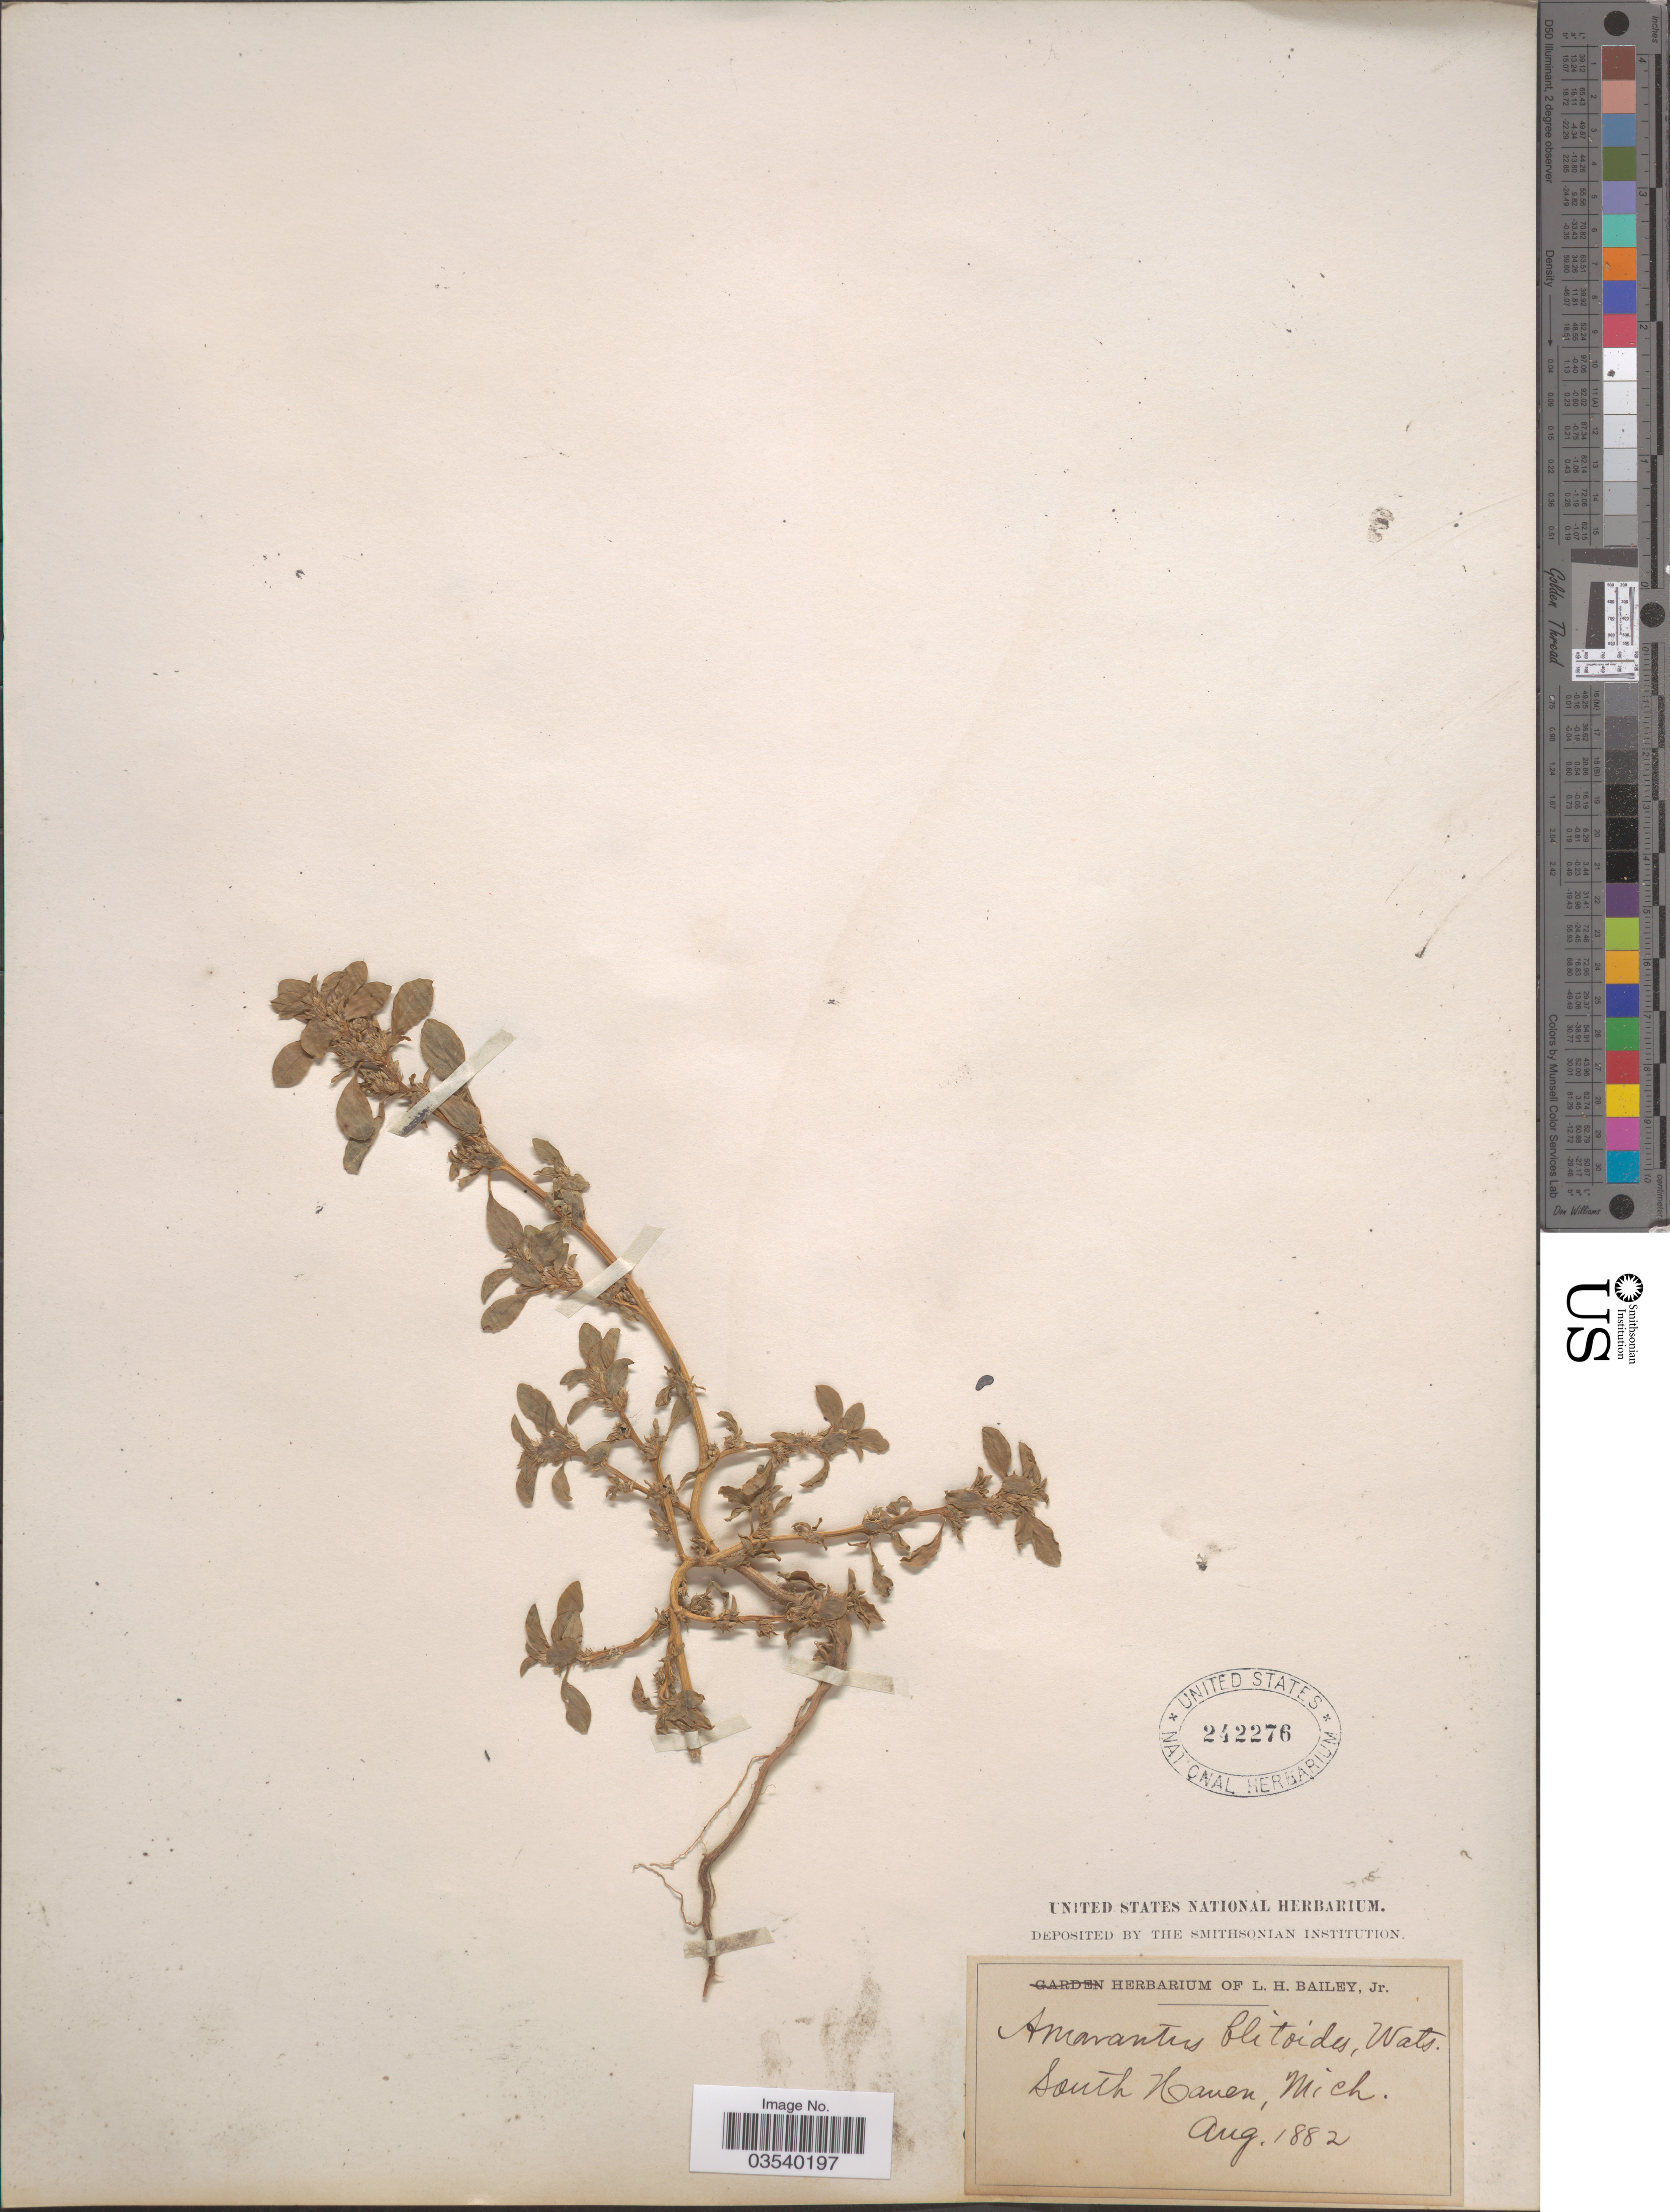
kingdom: Plantae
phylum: Tracheophyta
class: Magnoliopsida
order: Caryophyllales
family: Amaranthaceae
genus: Amaranthus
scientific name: Amaranthus blitoides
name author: S. Watson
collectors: ex herb. L. H. Bailey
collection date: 1882-08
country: United States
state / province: Michigan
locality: South Haven.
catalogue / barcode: US 242276